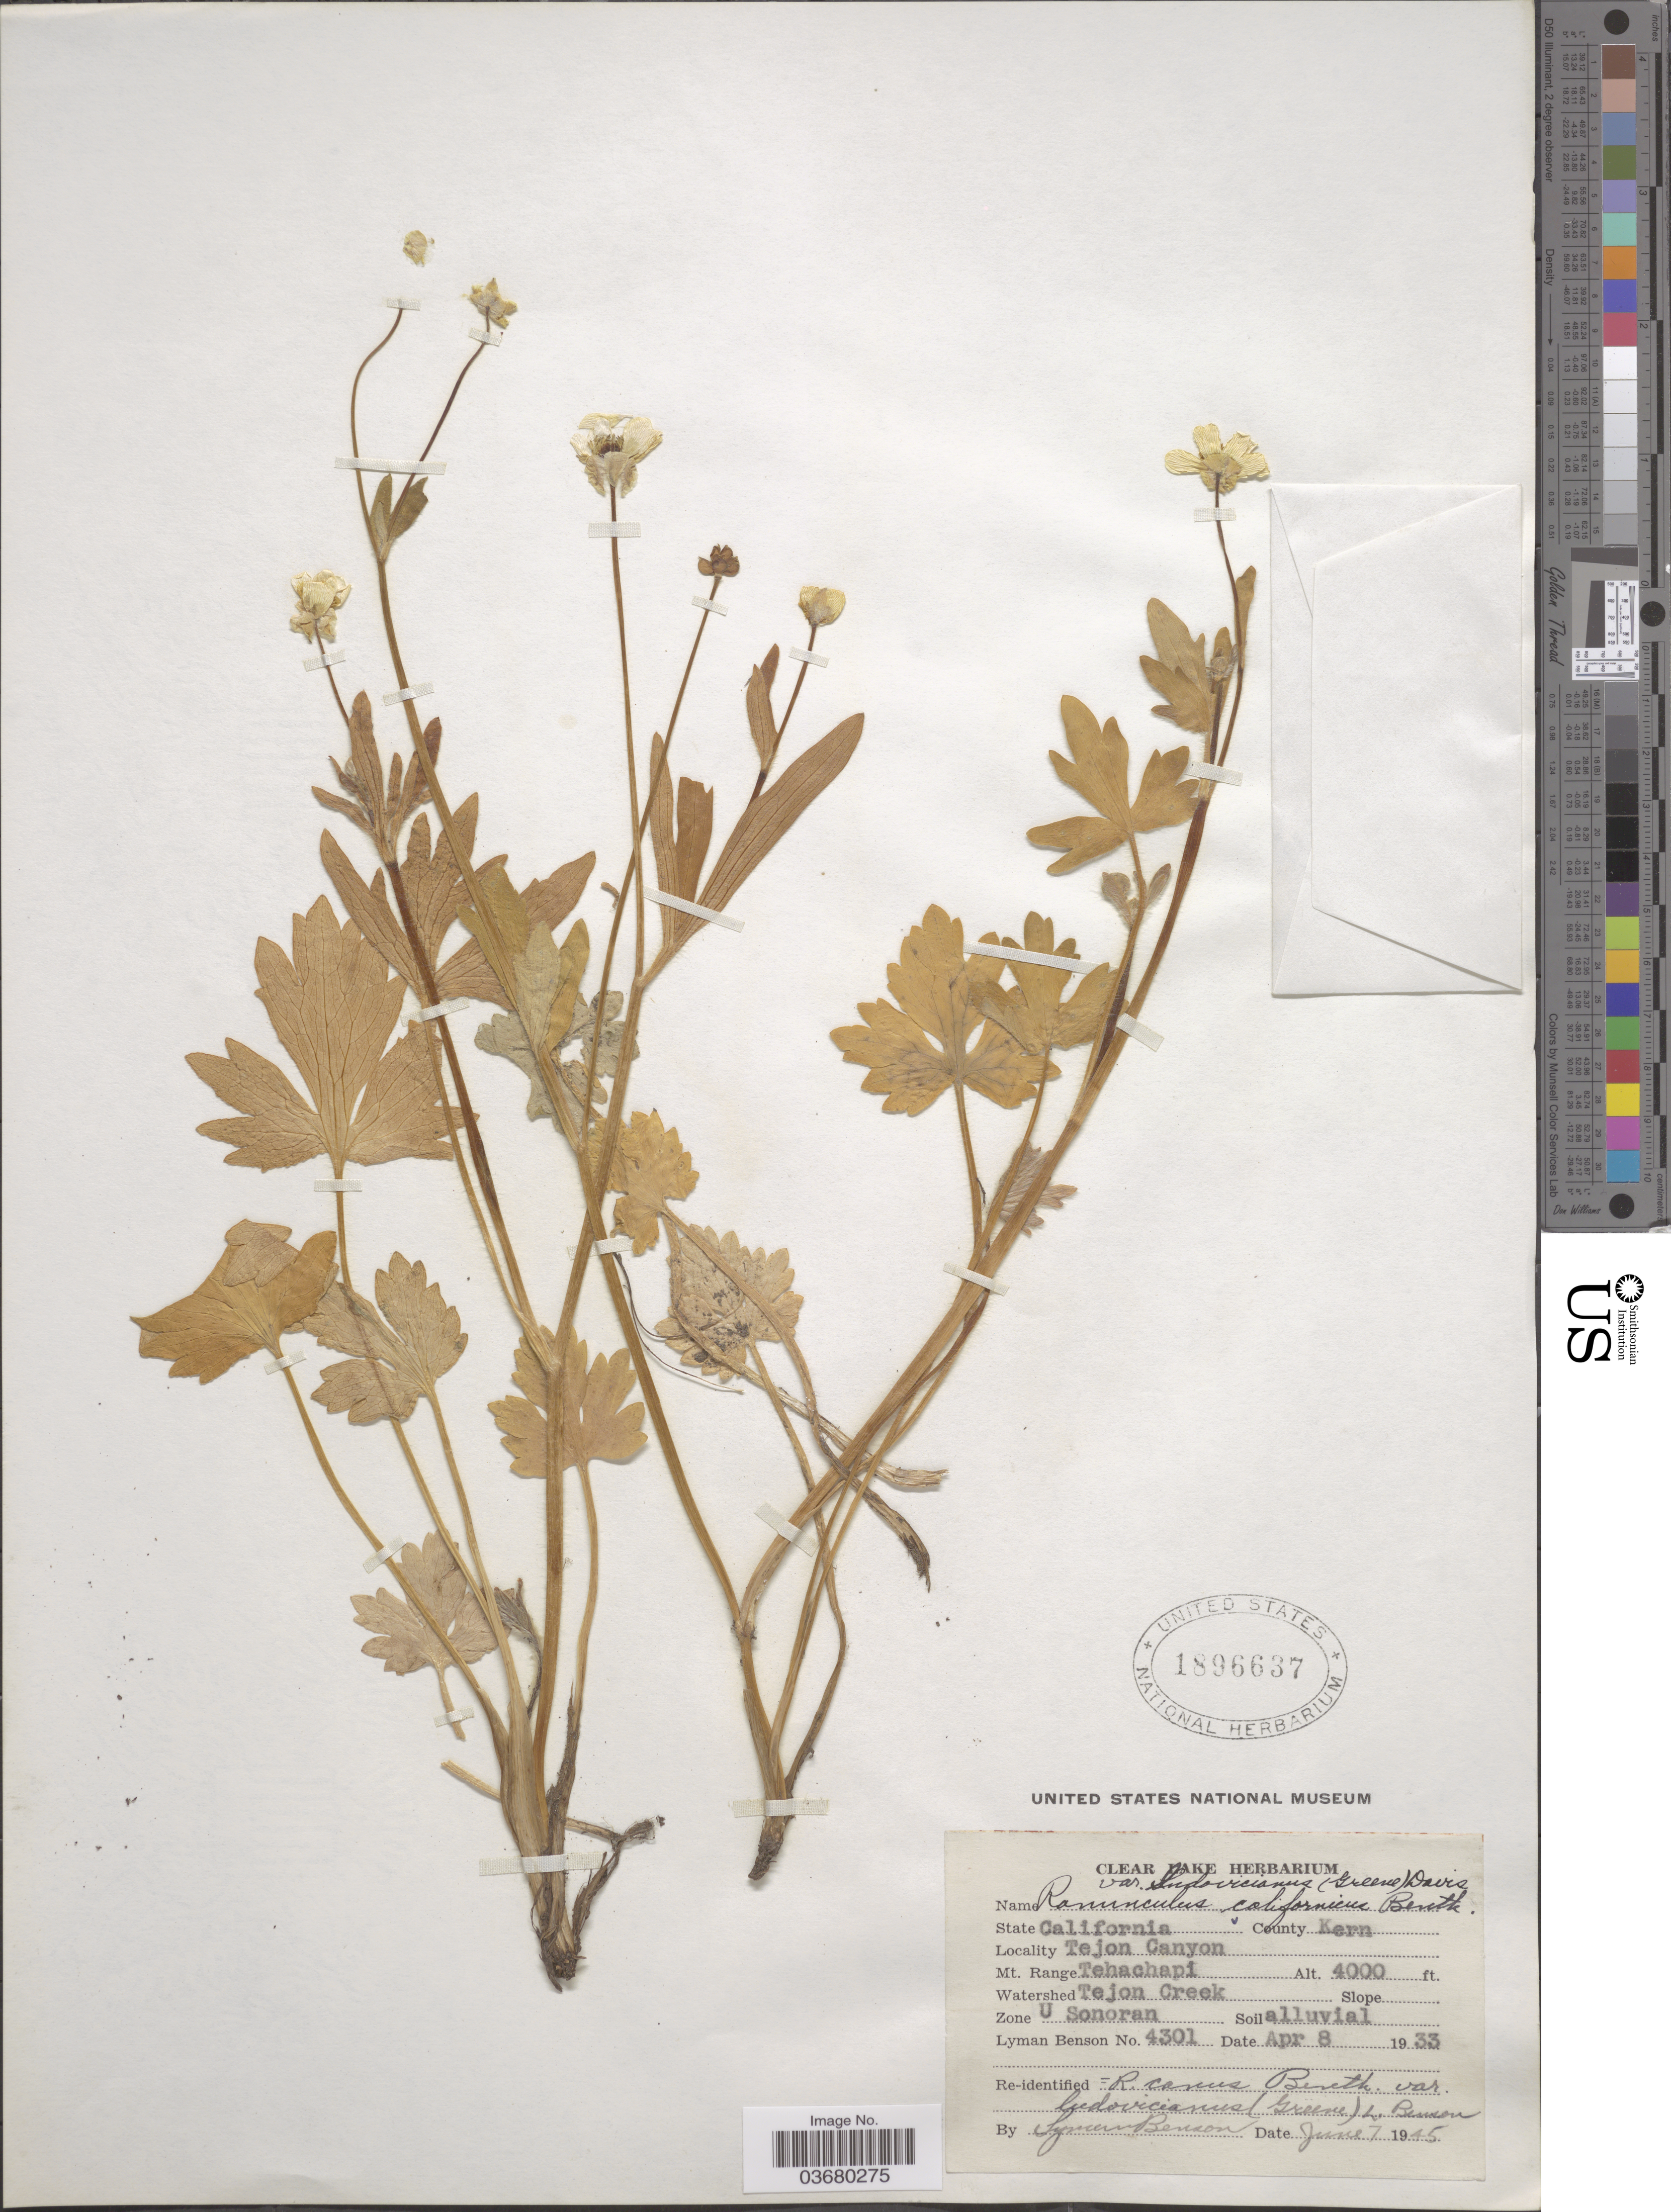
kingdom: Plantae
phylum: Tracheophyta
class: Magnoliopsida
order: Ranunculales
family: Ranunculaceae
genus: Ranunculus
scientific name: Ranunculus canus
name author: Benth.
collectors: L. D. Benson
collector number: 4301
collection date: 1933-04-08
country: United States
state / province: California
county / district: Kern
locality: County Kern. Tejon Canyon. Mt. Range Tehachapi. Watershed Tejon Creek. Zone U Sonoran.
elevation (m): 1219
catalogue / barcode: US 1896637